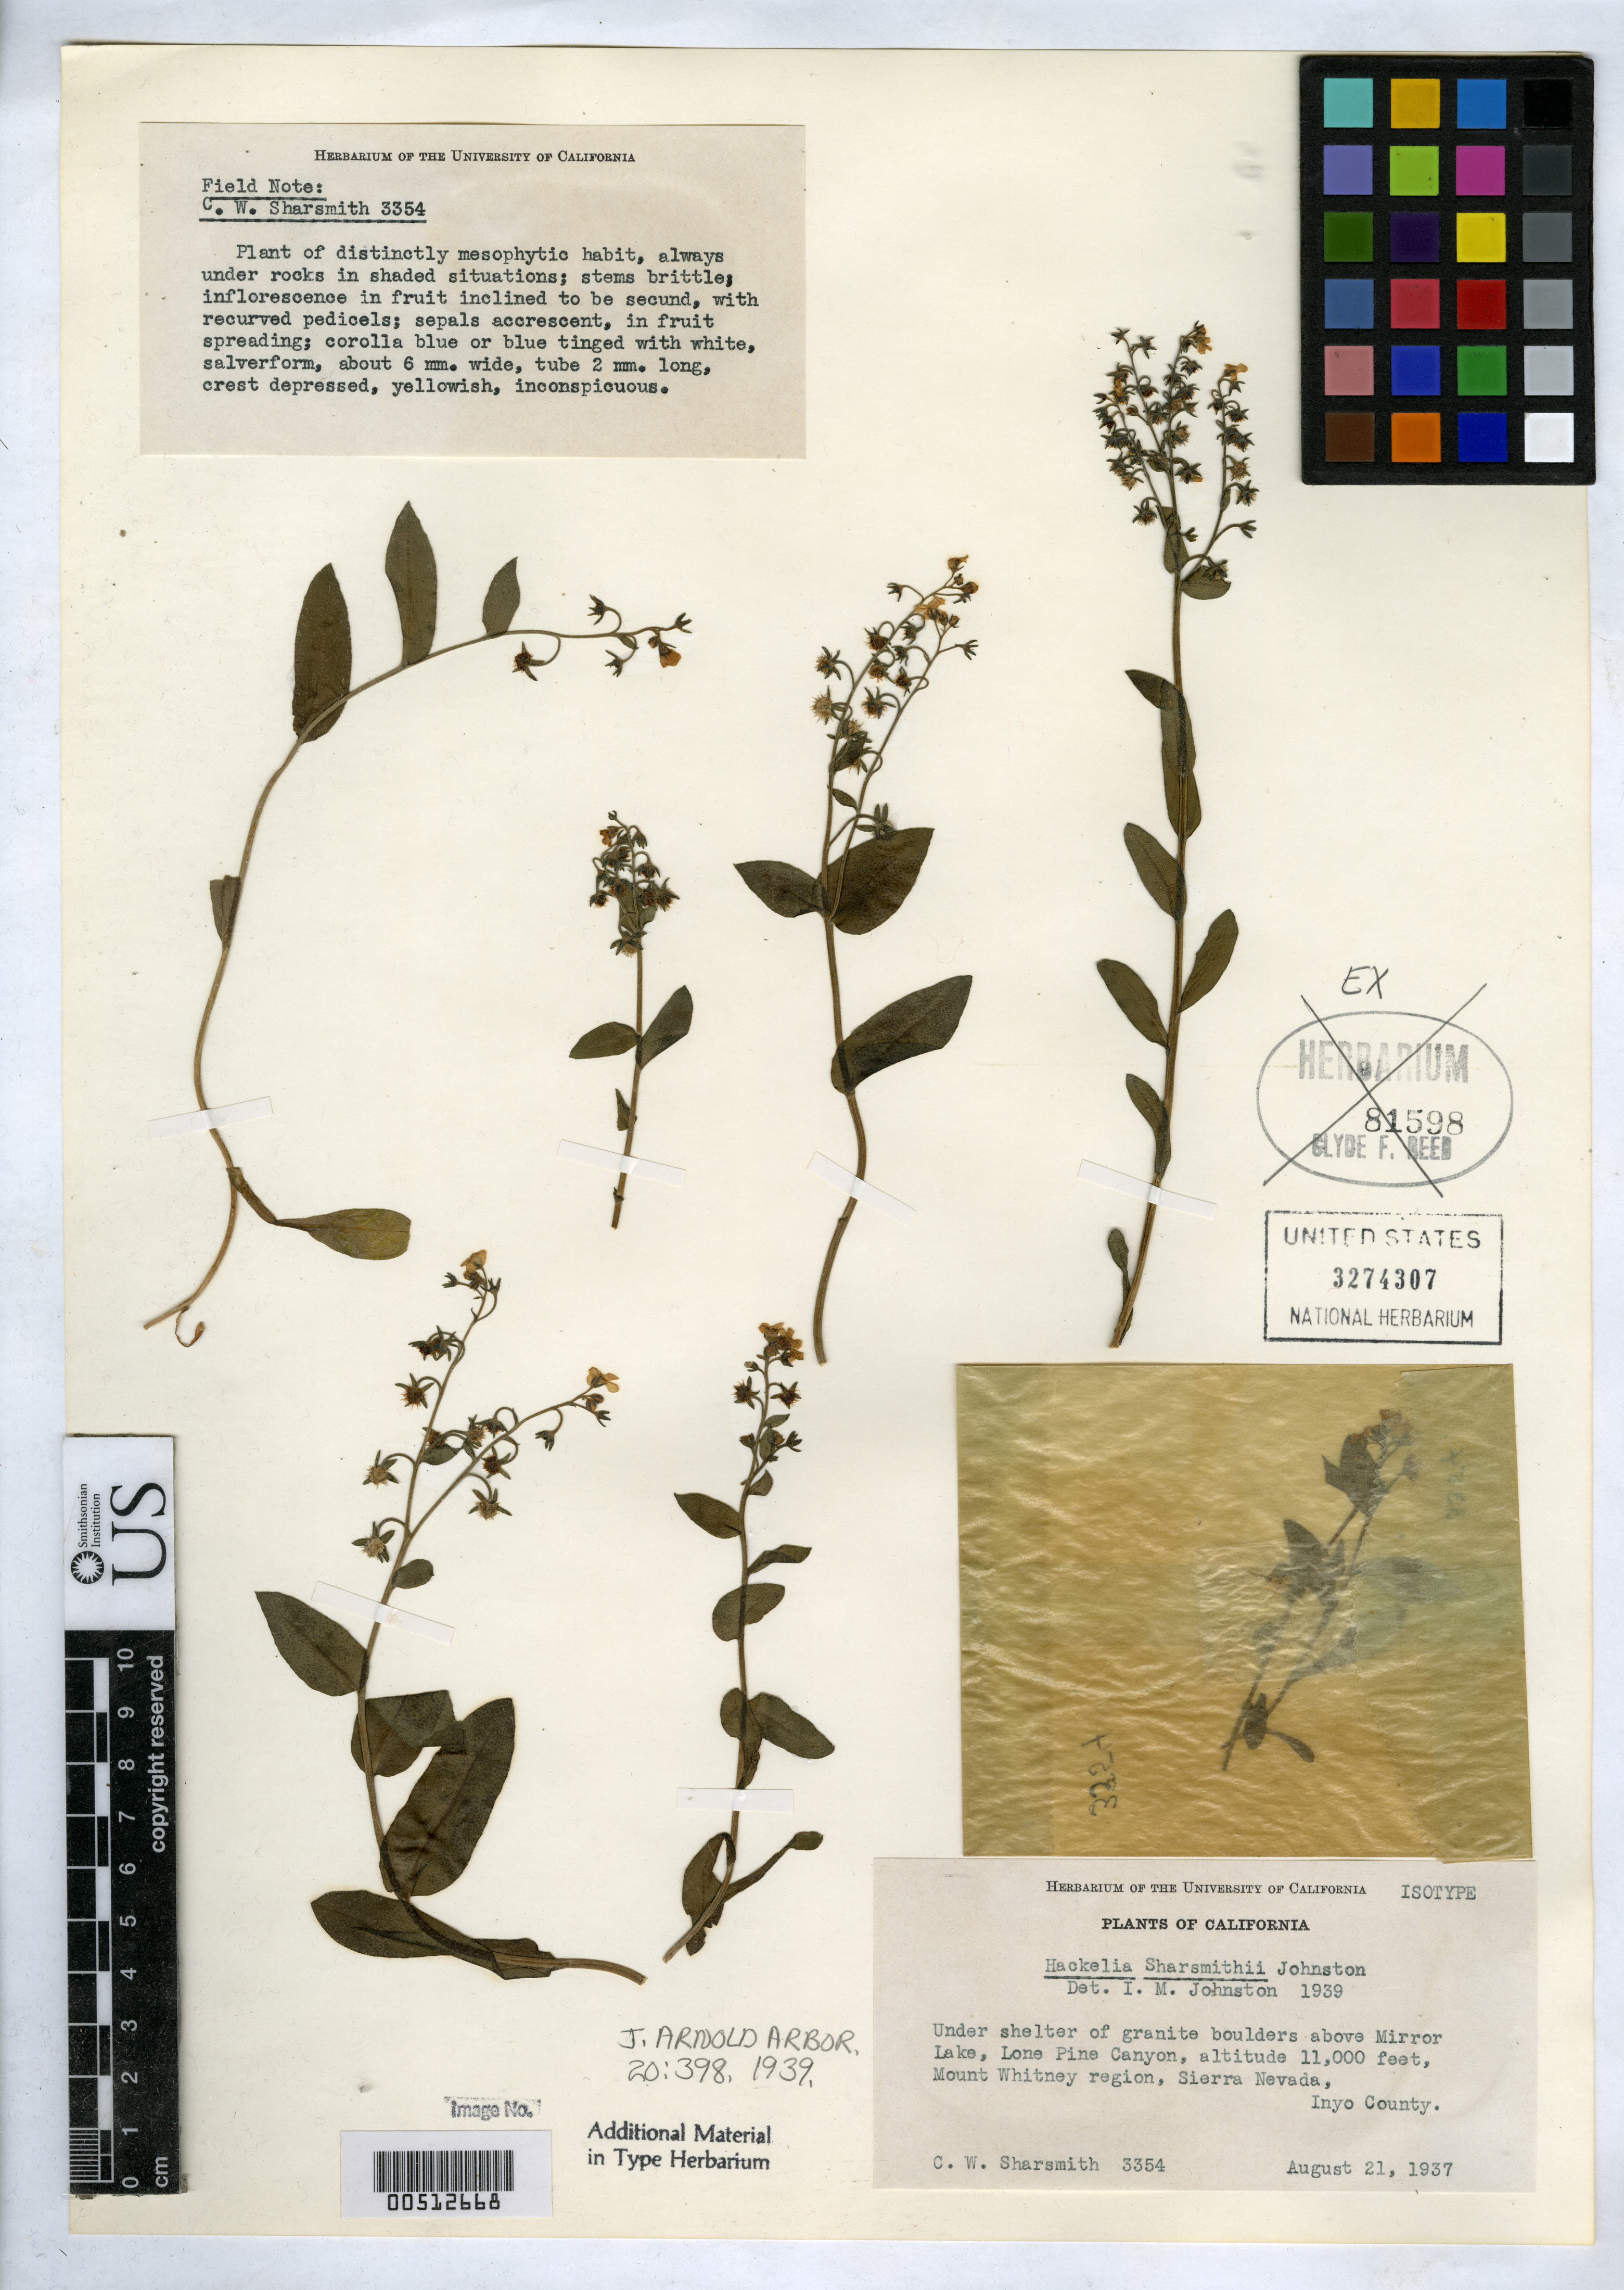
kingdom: Plantae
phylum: Tracheophyta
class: Magnoliopsida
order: Boraginales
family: Boraginaceae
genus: Hackelia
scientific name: Hackelia sharsmithii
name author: I.M. Johnst.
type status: Isotype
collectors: C. Sharsmith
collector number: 3354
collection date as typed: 21 Aug 1937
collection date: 1937-08-21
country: United States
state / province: California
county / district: Inyo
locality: Under shelter of granite boulders above Mirror Lake, Lone Pine Canyon. Mount Whitney region, Sierra Nevada.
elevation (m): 3353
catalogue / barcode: US 3274307